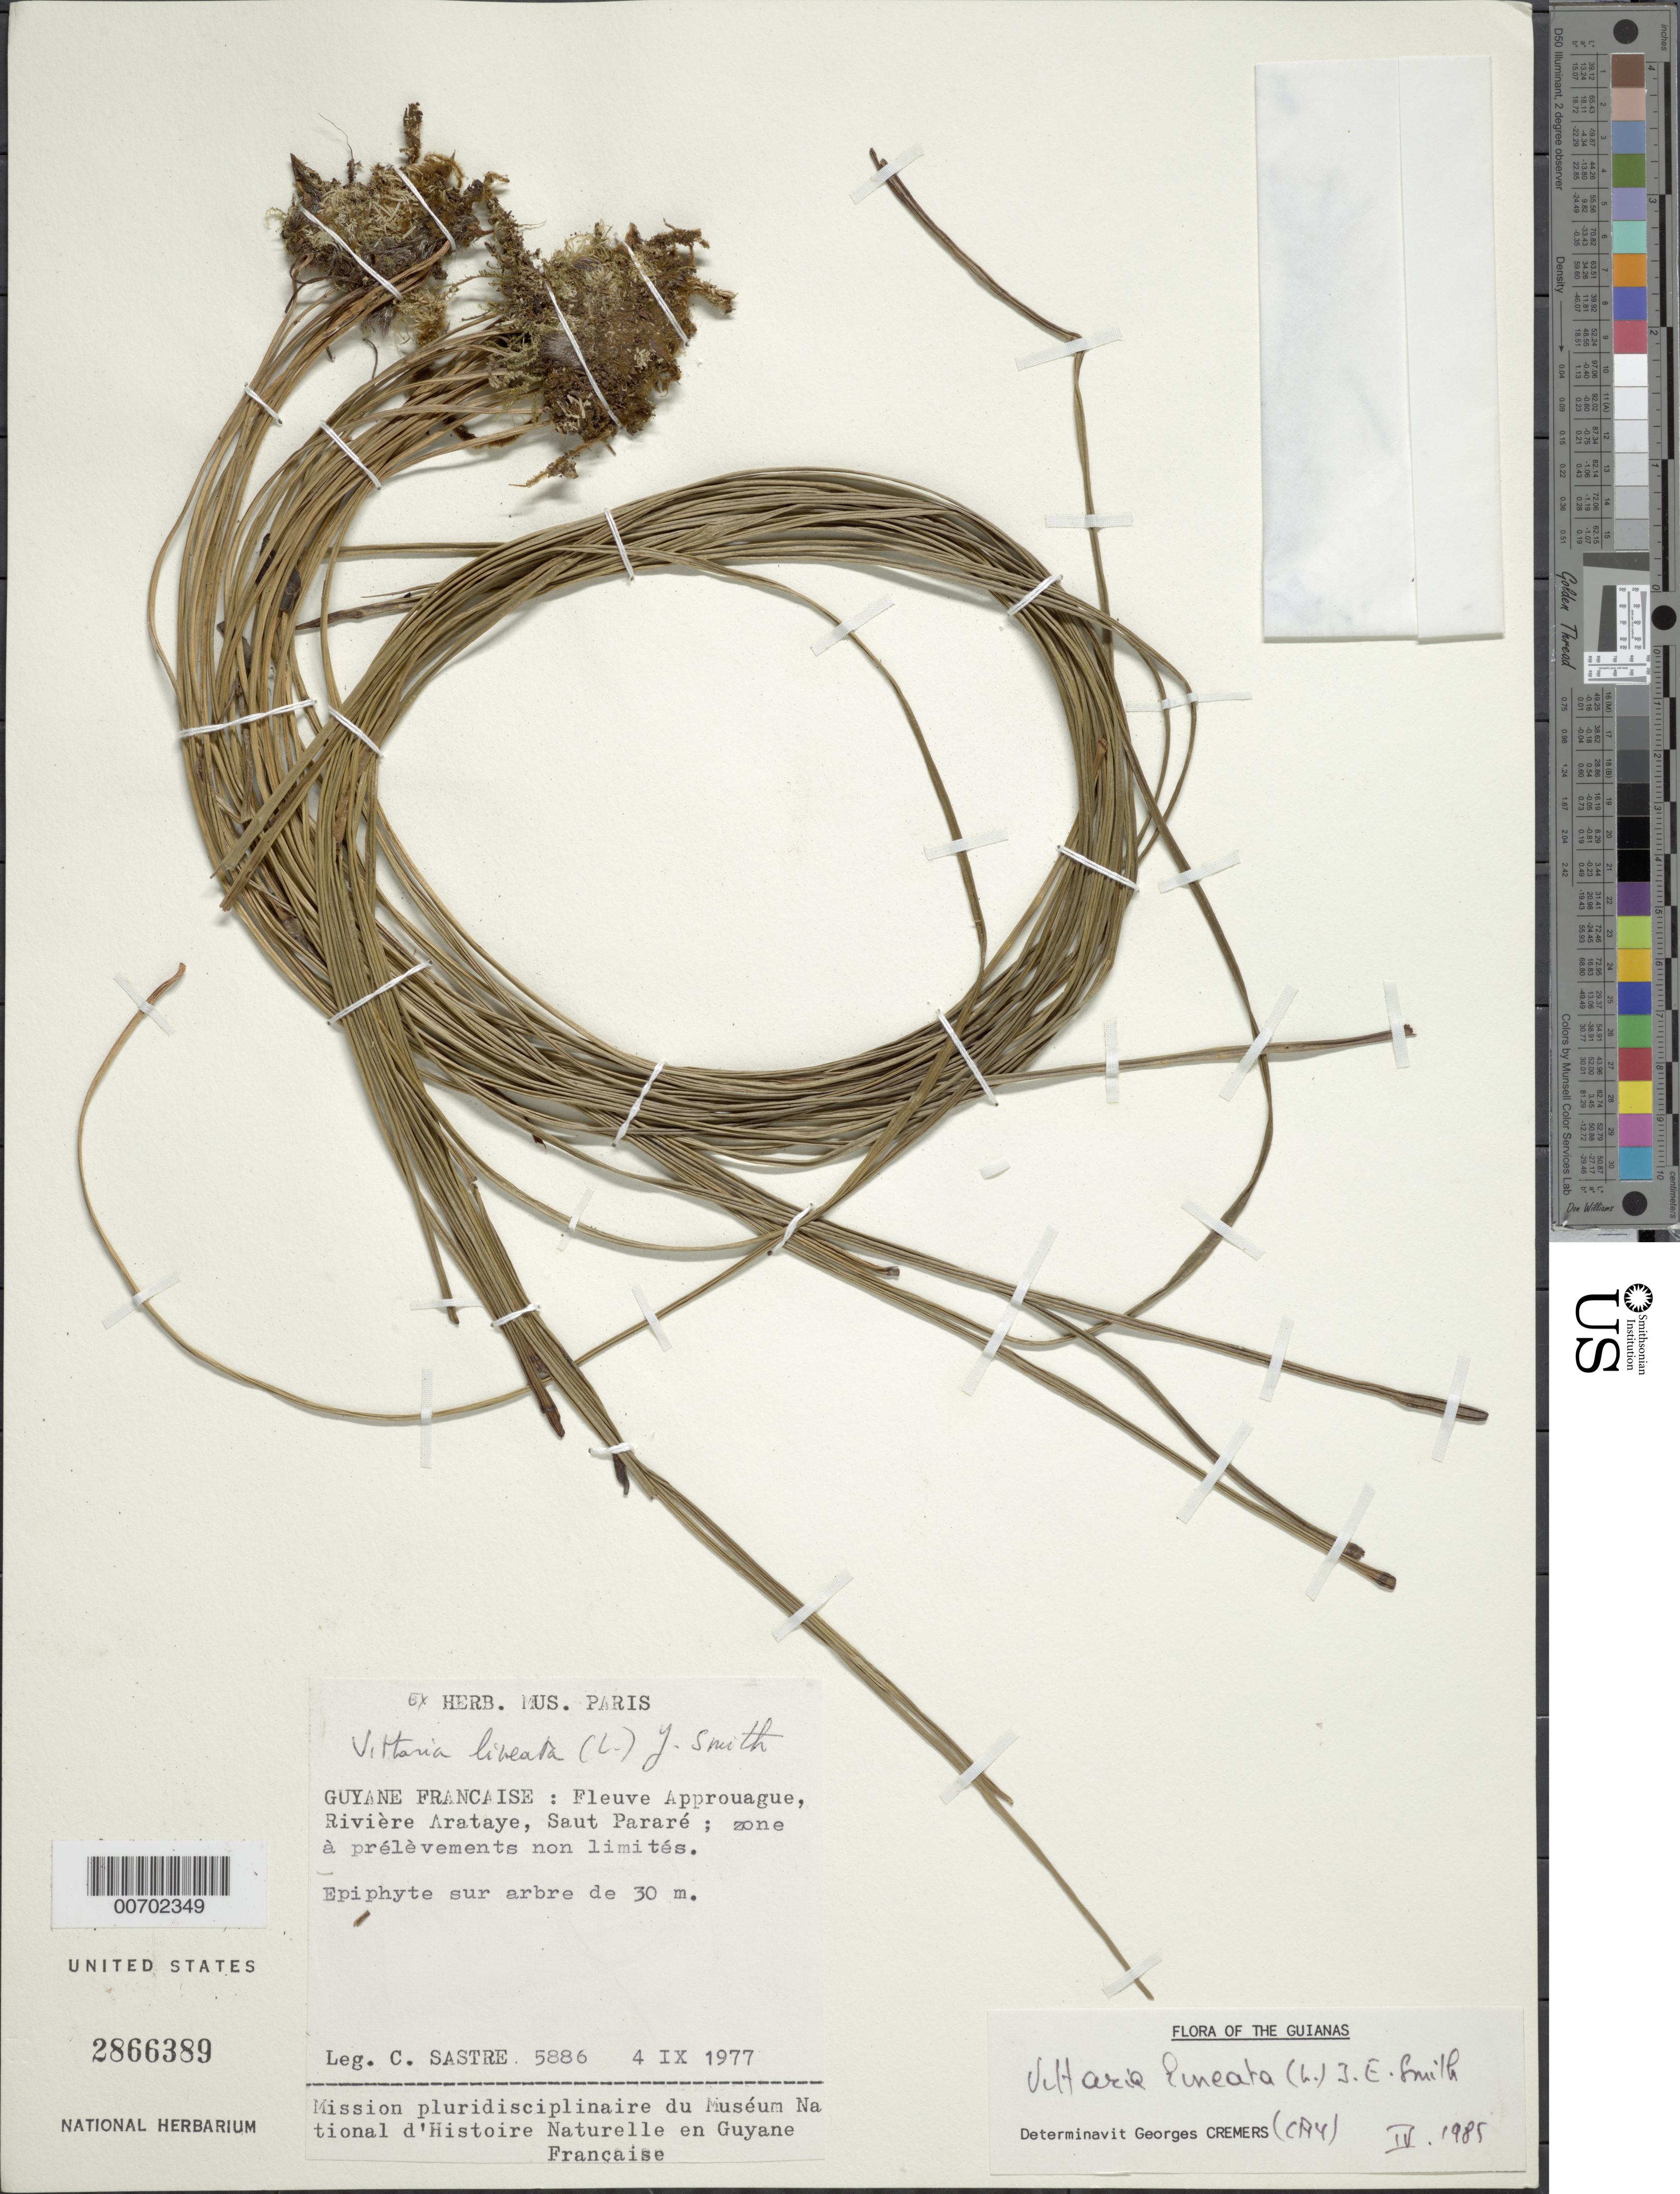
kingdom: Plantae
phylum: Tracheophyta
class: Polypodiopsida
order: Polypodiales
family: Pteridaceae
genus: Vittaria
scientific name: Vittaria lineata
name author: (L.) Sm.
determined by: Cremers, Georges A.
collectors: C. H. L. Sastre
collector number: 5886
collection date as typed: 4-Sep-77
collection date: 1977-09-04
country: French Guiana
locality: Saut Pararé, Rivière Arataye, Fleuve Approuague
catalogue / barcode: US 2866389